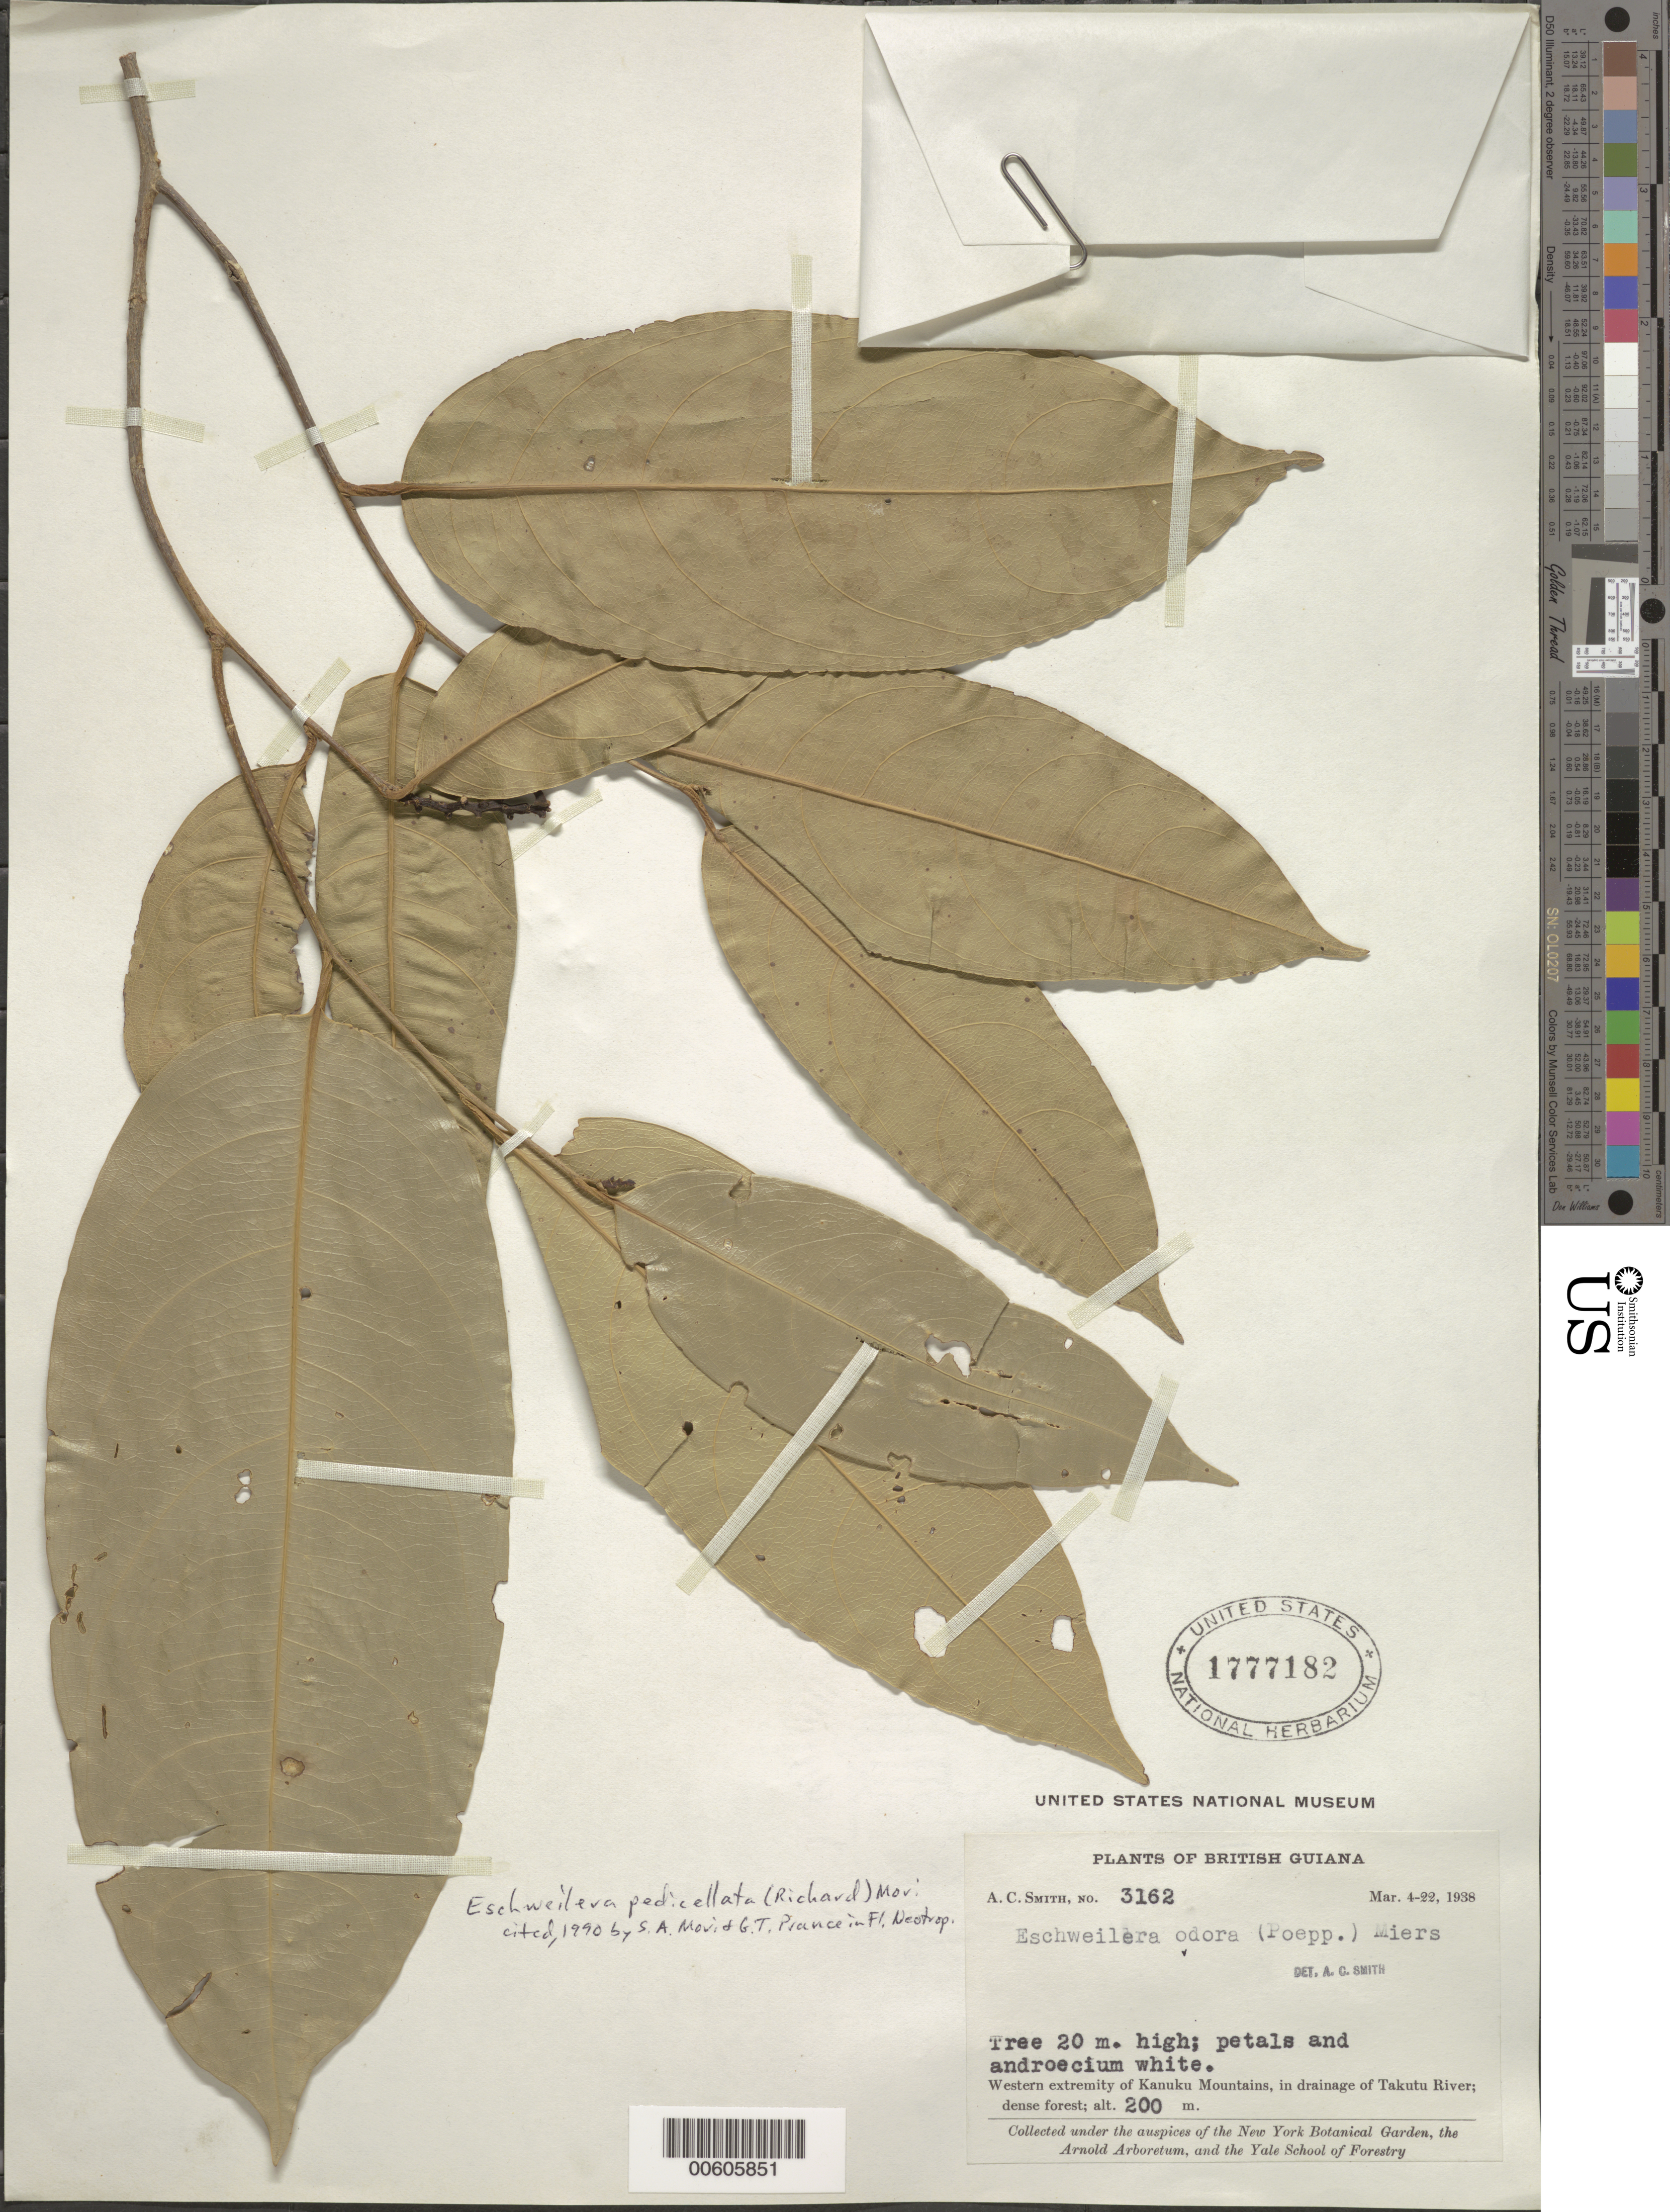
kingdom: Plantae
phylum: Tracheophyta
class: Magnoliopsida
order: Ericales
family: Lecythidaceae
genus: Eschweilera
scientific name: Eschweilera pedicellata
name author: (Rich.) S.A. Mori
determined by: Mori, Scott A.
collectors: A. C. Smith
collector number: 3162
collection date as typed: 4-Mar-38 to 22-Mar-38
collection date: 1938-03-04/1938-03-22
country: Guyana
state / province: U. Takutu-U. Essequibo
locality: Kanuku Mts., drainage of Takutu R., western extremity of Kanuku Mountains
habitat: Dense forest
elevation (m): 200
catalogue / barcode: US 1777182